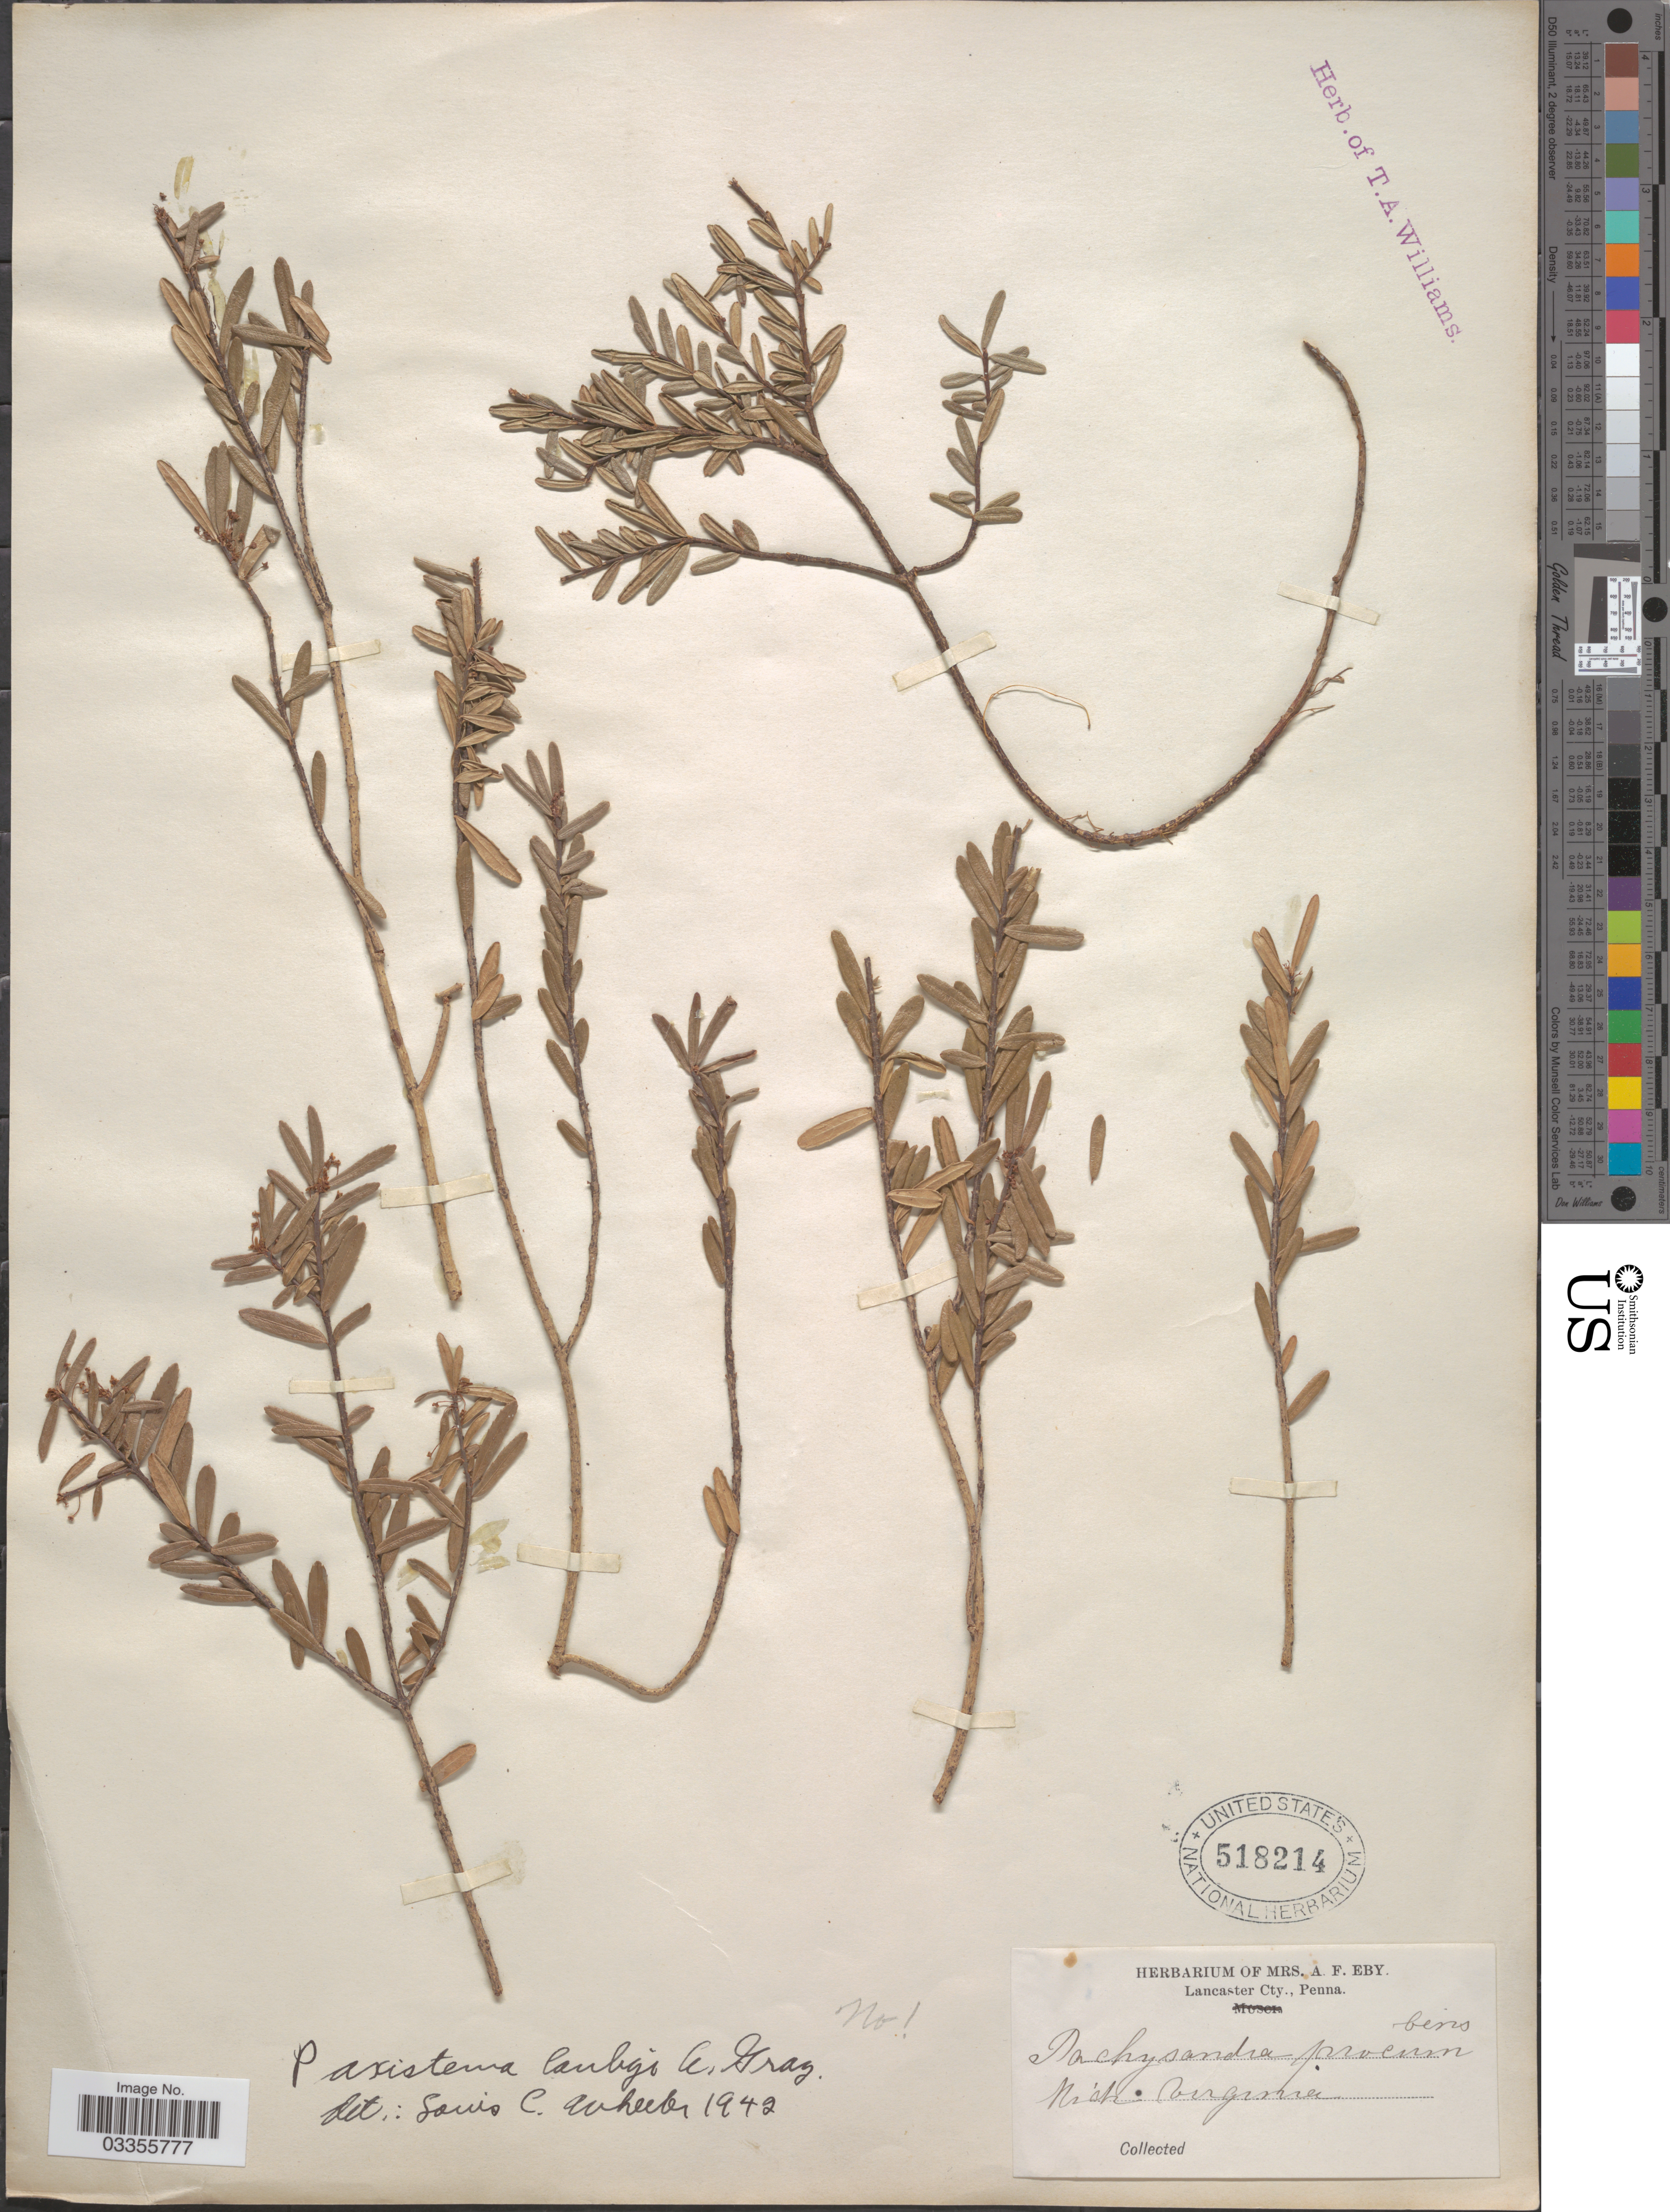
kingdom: Plantae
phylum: Tracheophyta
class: Magnoliopsida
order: Celastrales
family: Celastraceae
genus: Paxistima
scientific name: Paxistima canbyi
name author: A. Gray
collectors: ex herb. Mrs. A. F. Eby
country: United States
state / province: Virginia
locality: Rich.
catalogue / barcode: US 518214